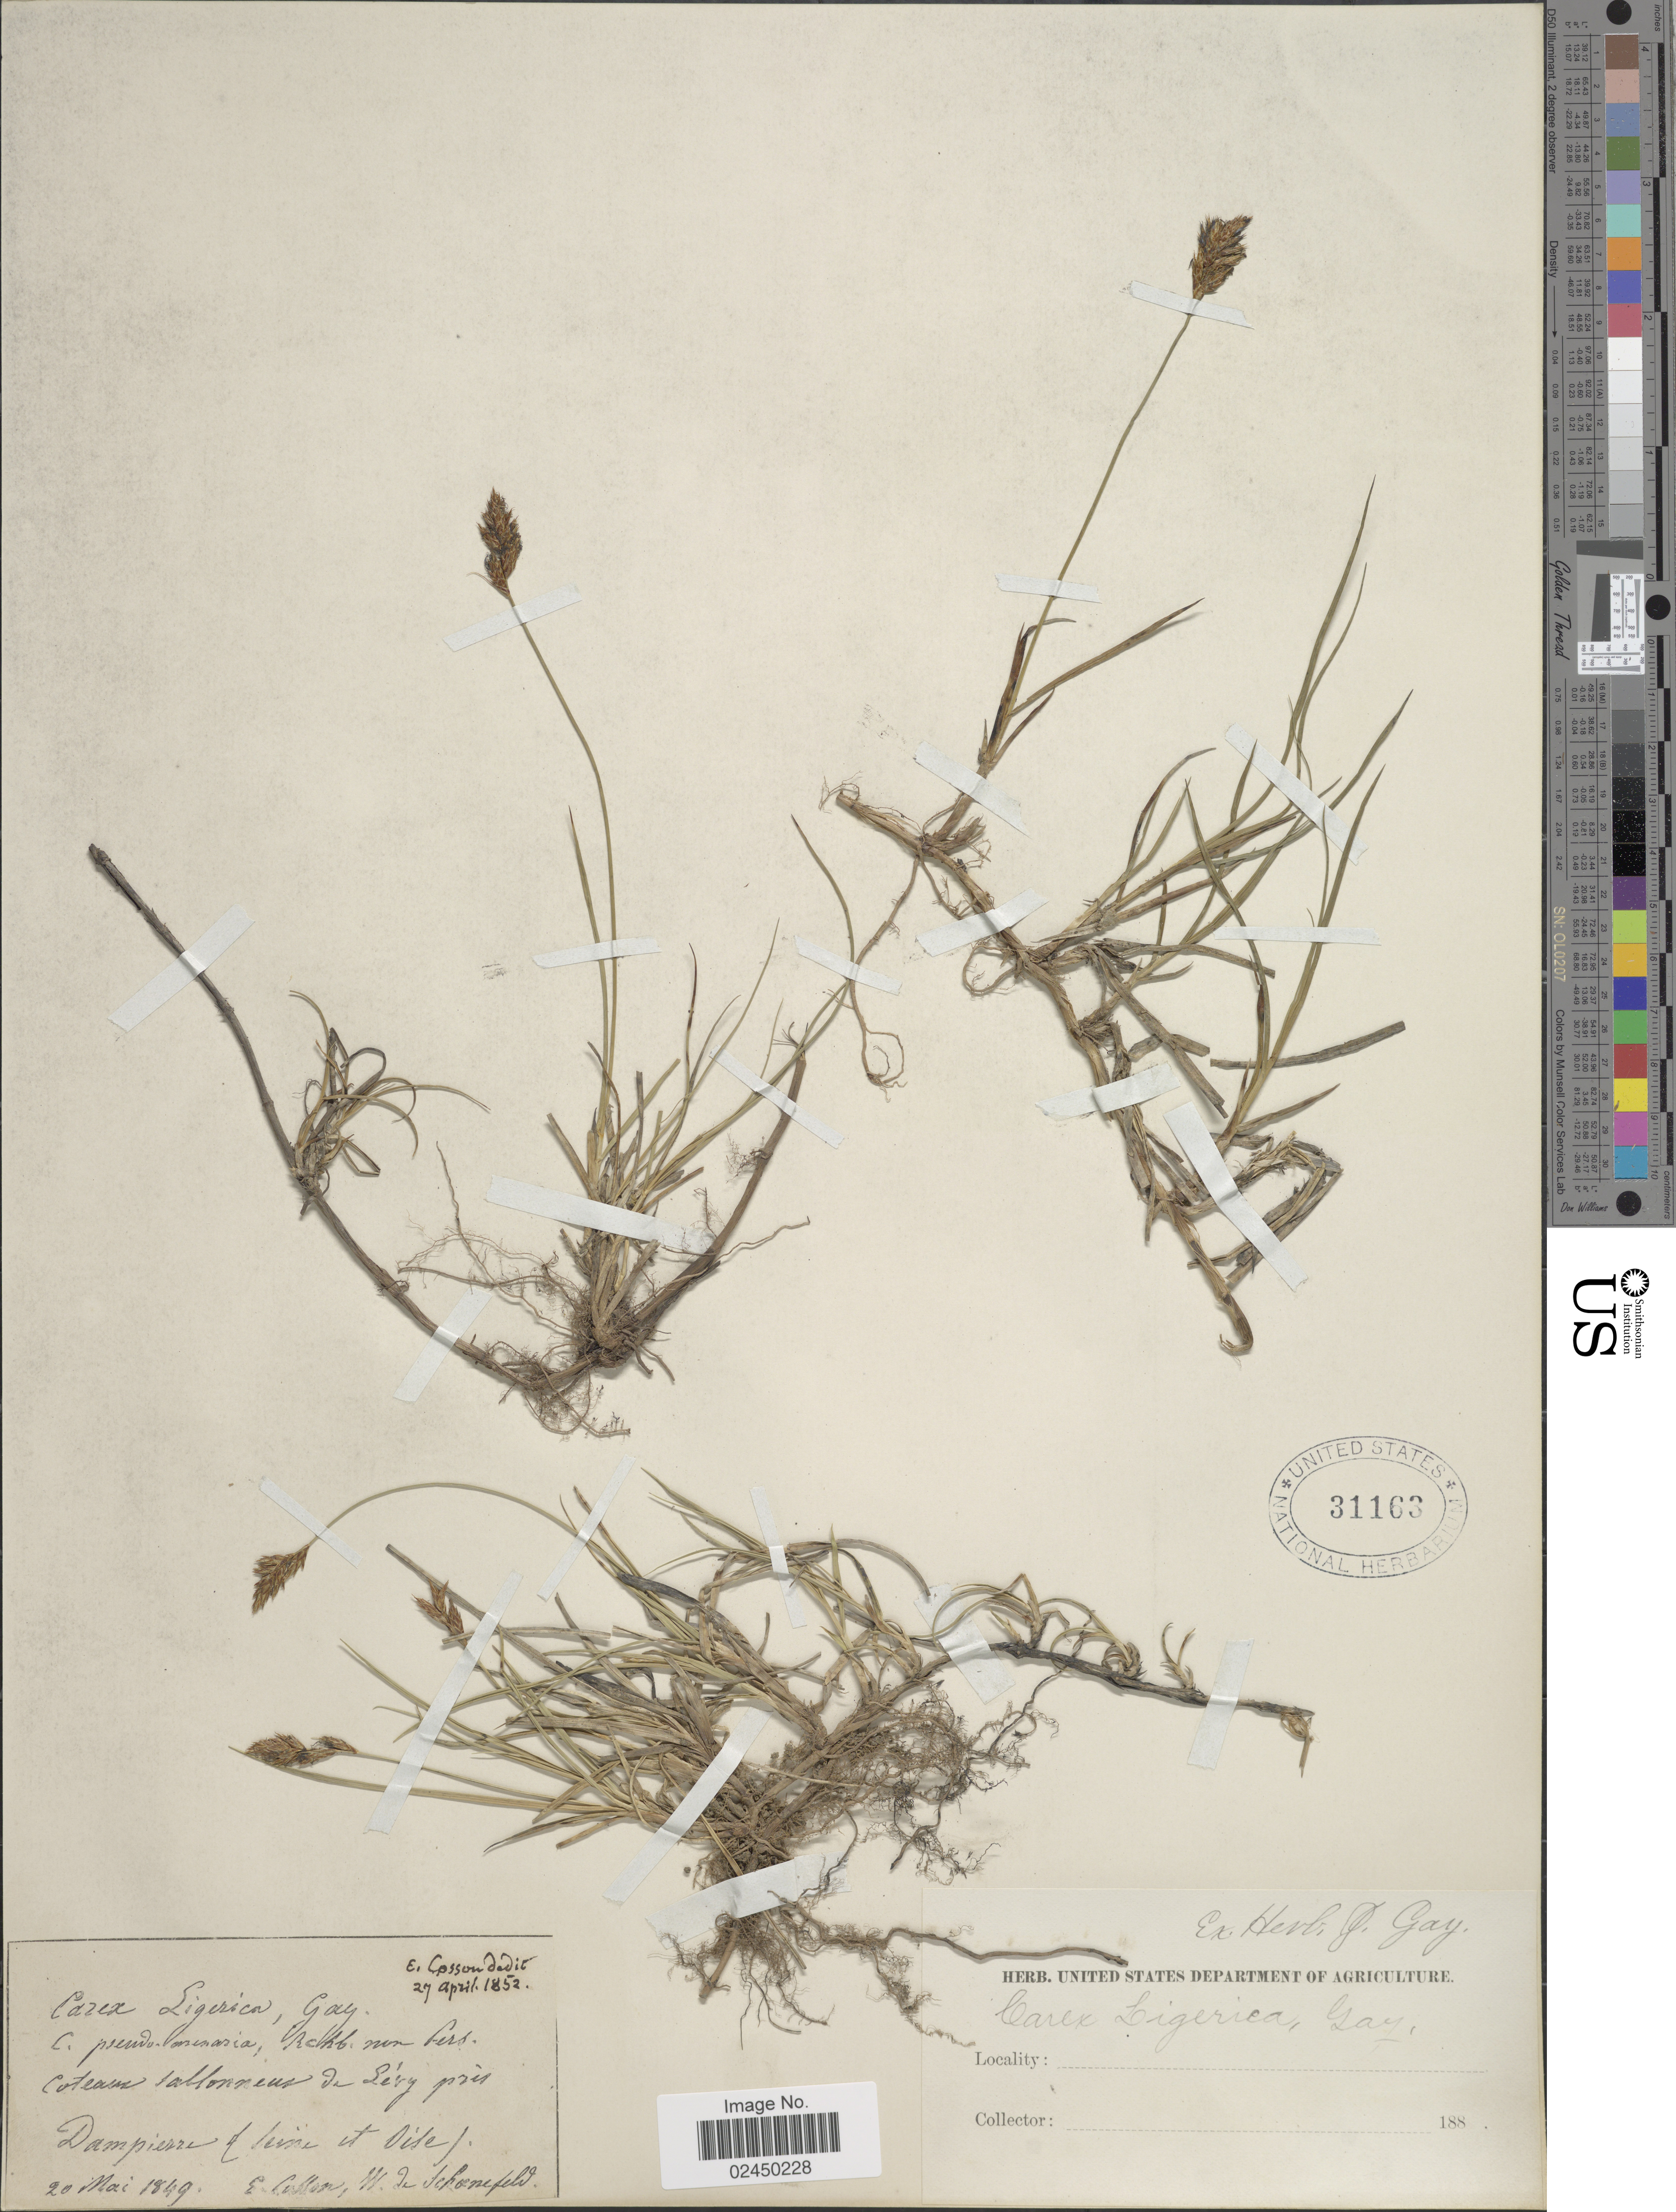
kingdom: Plantae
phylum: Tracheophyta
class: Liliopsida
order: Poales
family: Cyperaceae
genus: Carex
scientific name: Carex colchica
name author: J. Gay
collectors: E. Cosson & W. Schoenefeld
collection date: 1849-05-20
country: France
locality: Dampierre ( [illegible text] et Oise) [interpreted]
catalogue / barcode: US 31163